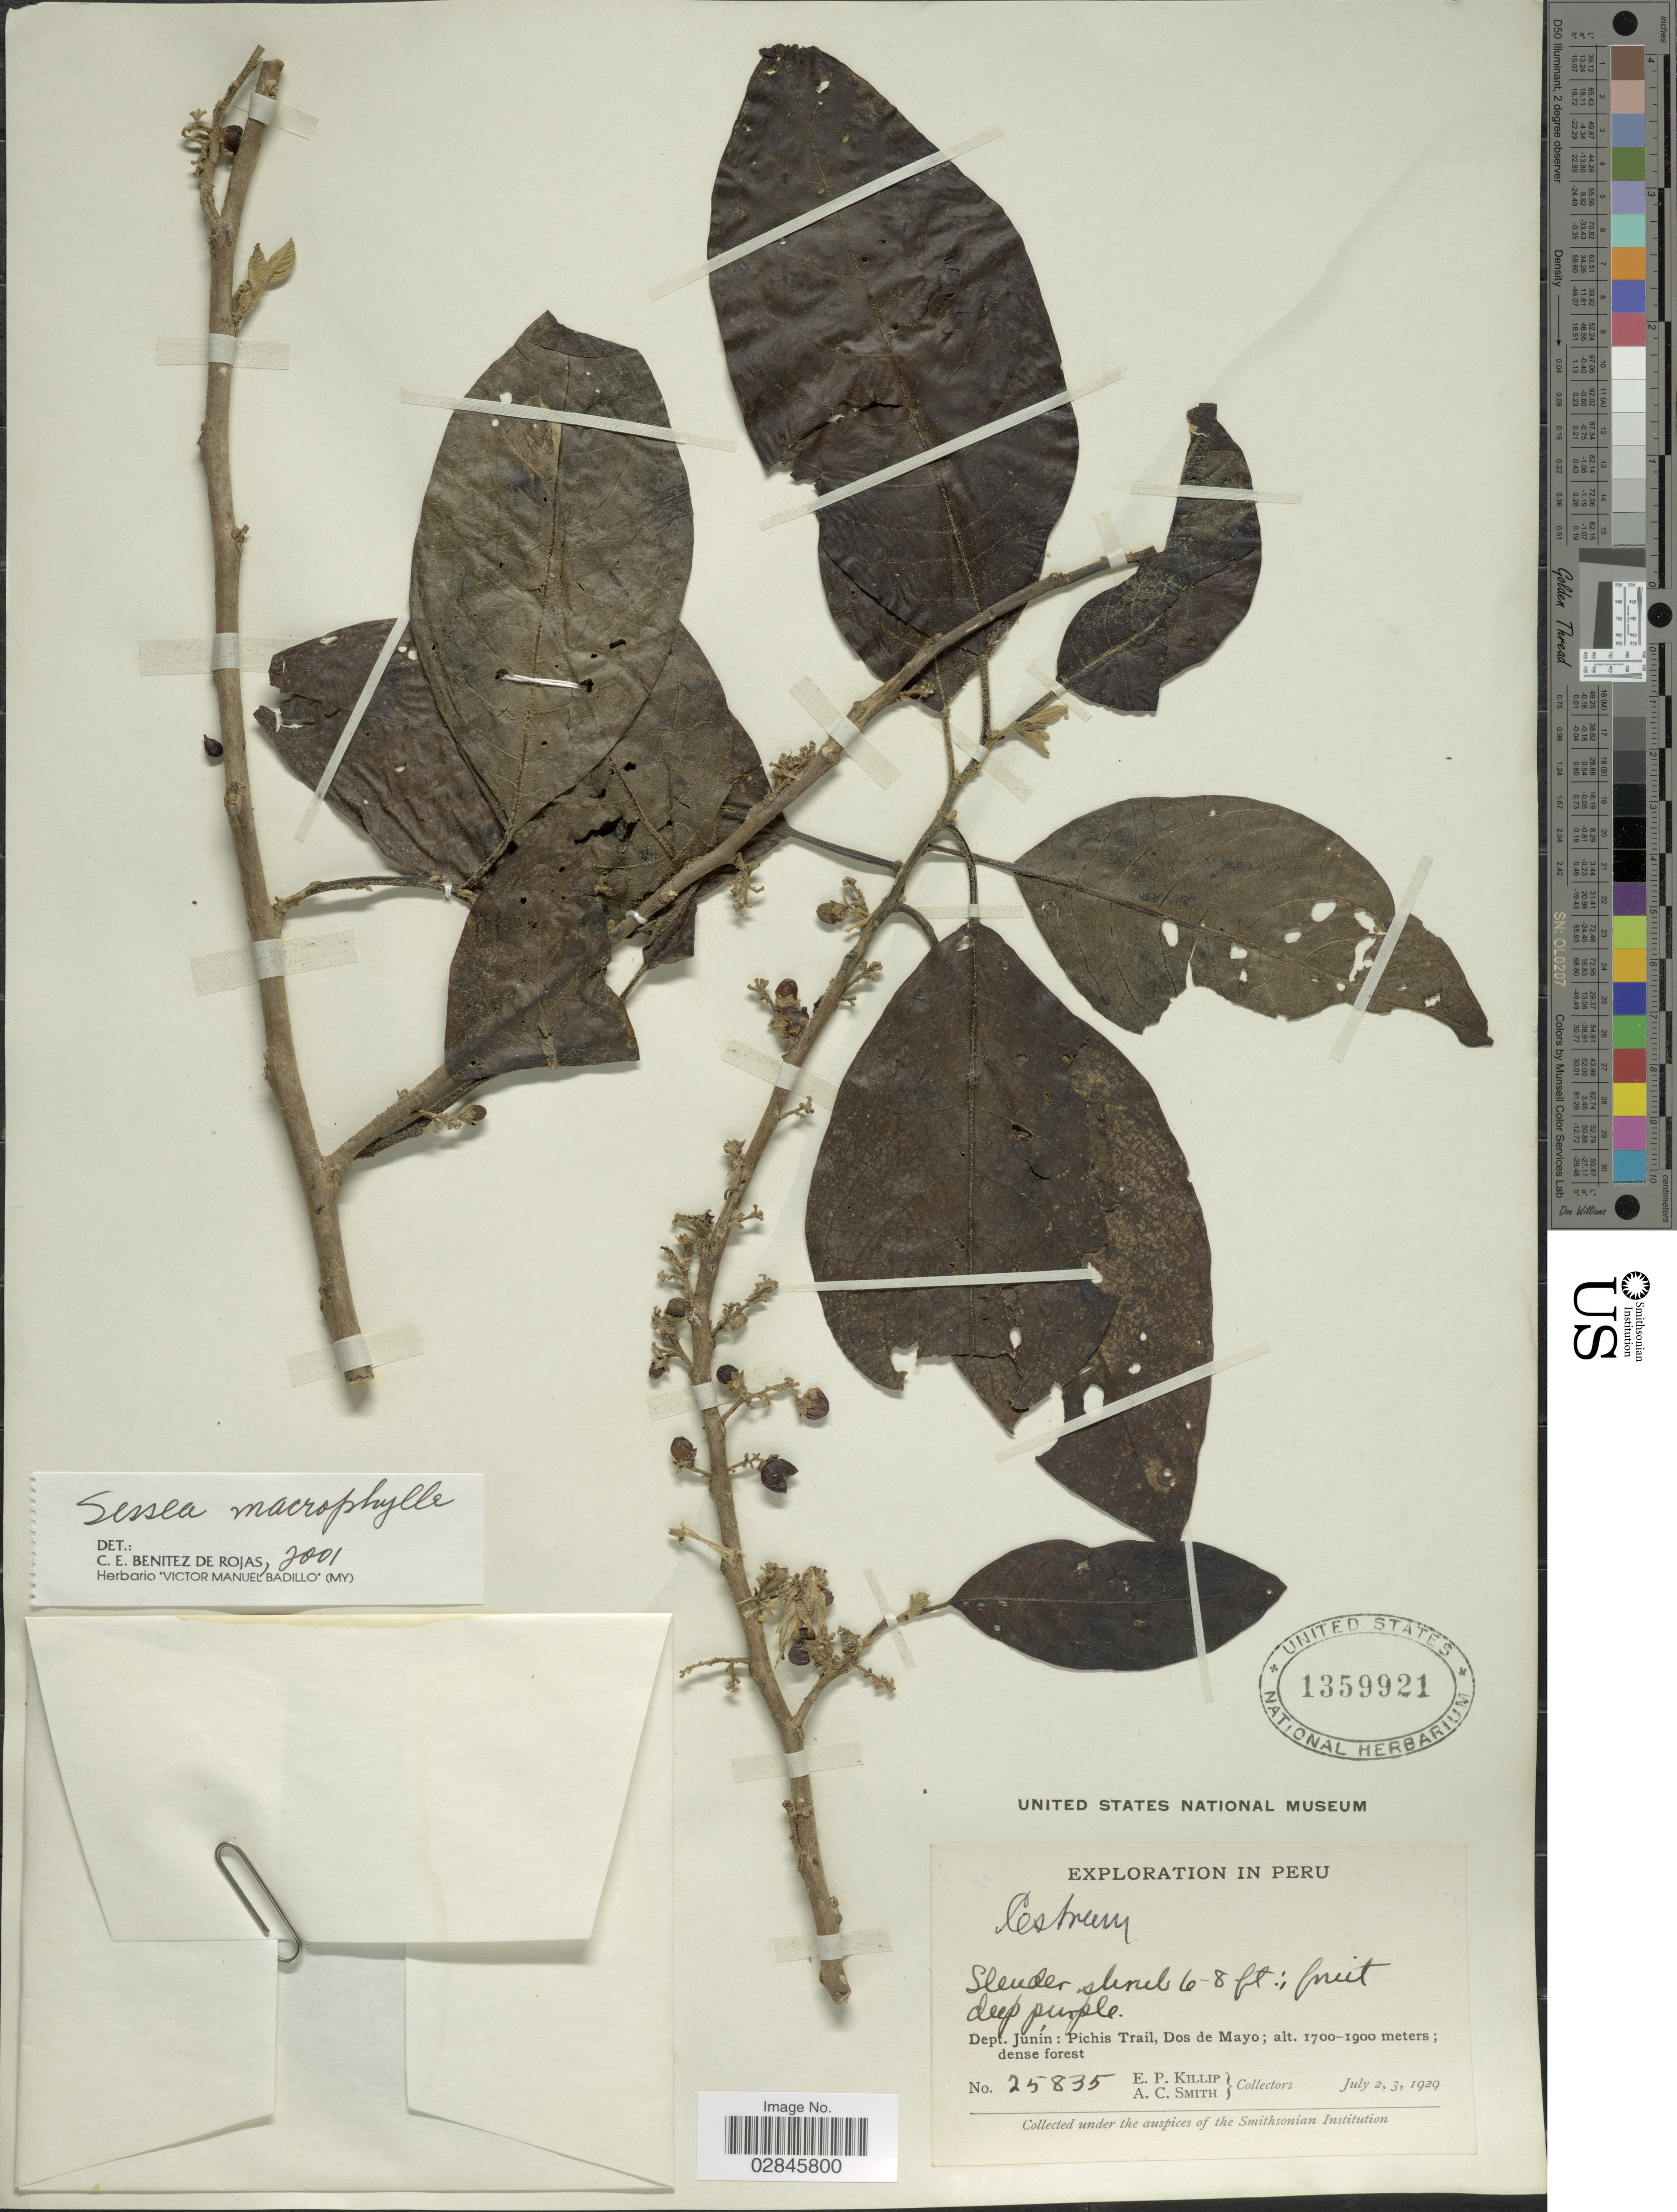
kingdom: Plantae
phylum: Tracheophyta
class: Magnoliopsida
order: Solanales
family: Solanaceae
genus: Sessea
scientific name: Sessea macrophylla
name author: Francey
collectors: E. P. Killip & A. C. Smith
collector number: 25835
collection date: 1929-07-02/1929-07-03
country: Peru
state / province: Junín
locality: Dept. Junín: Pichis Trail, Dos de Mayo.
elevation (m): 1700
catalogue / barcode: US 1359921